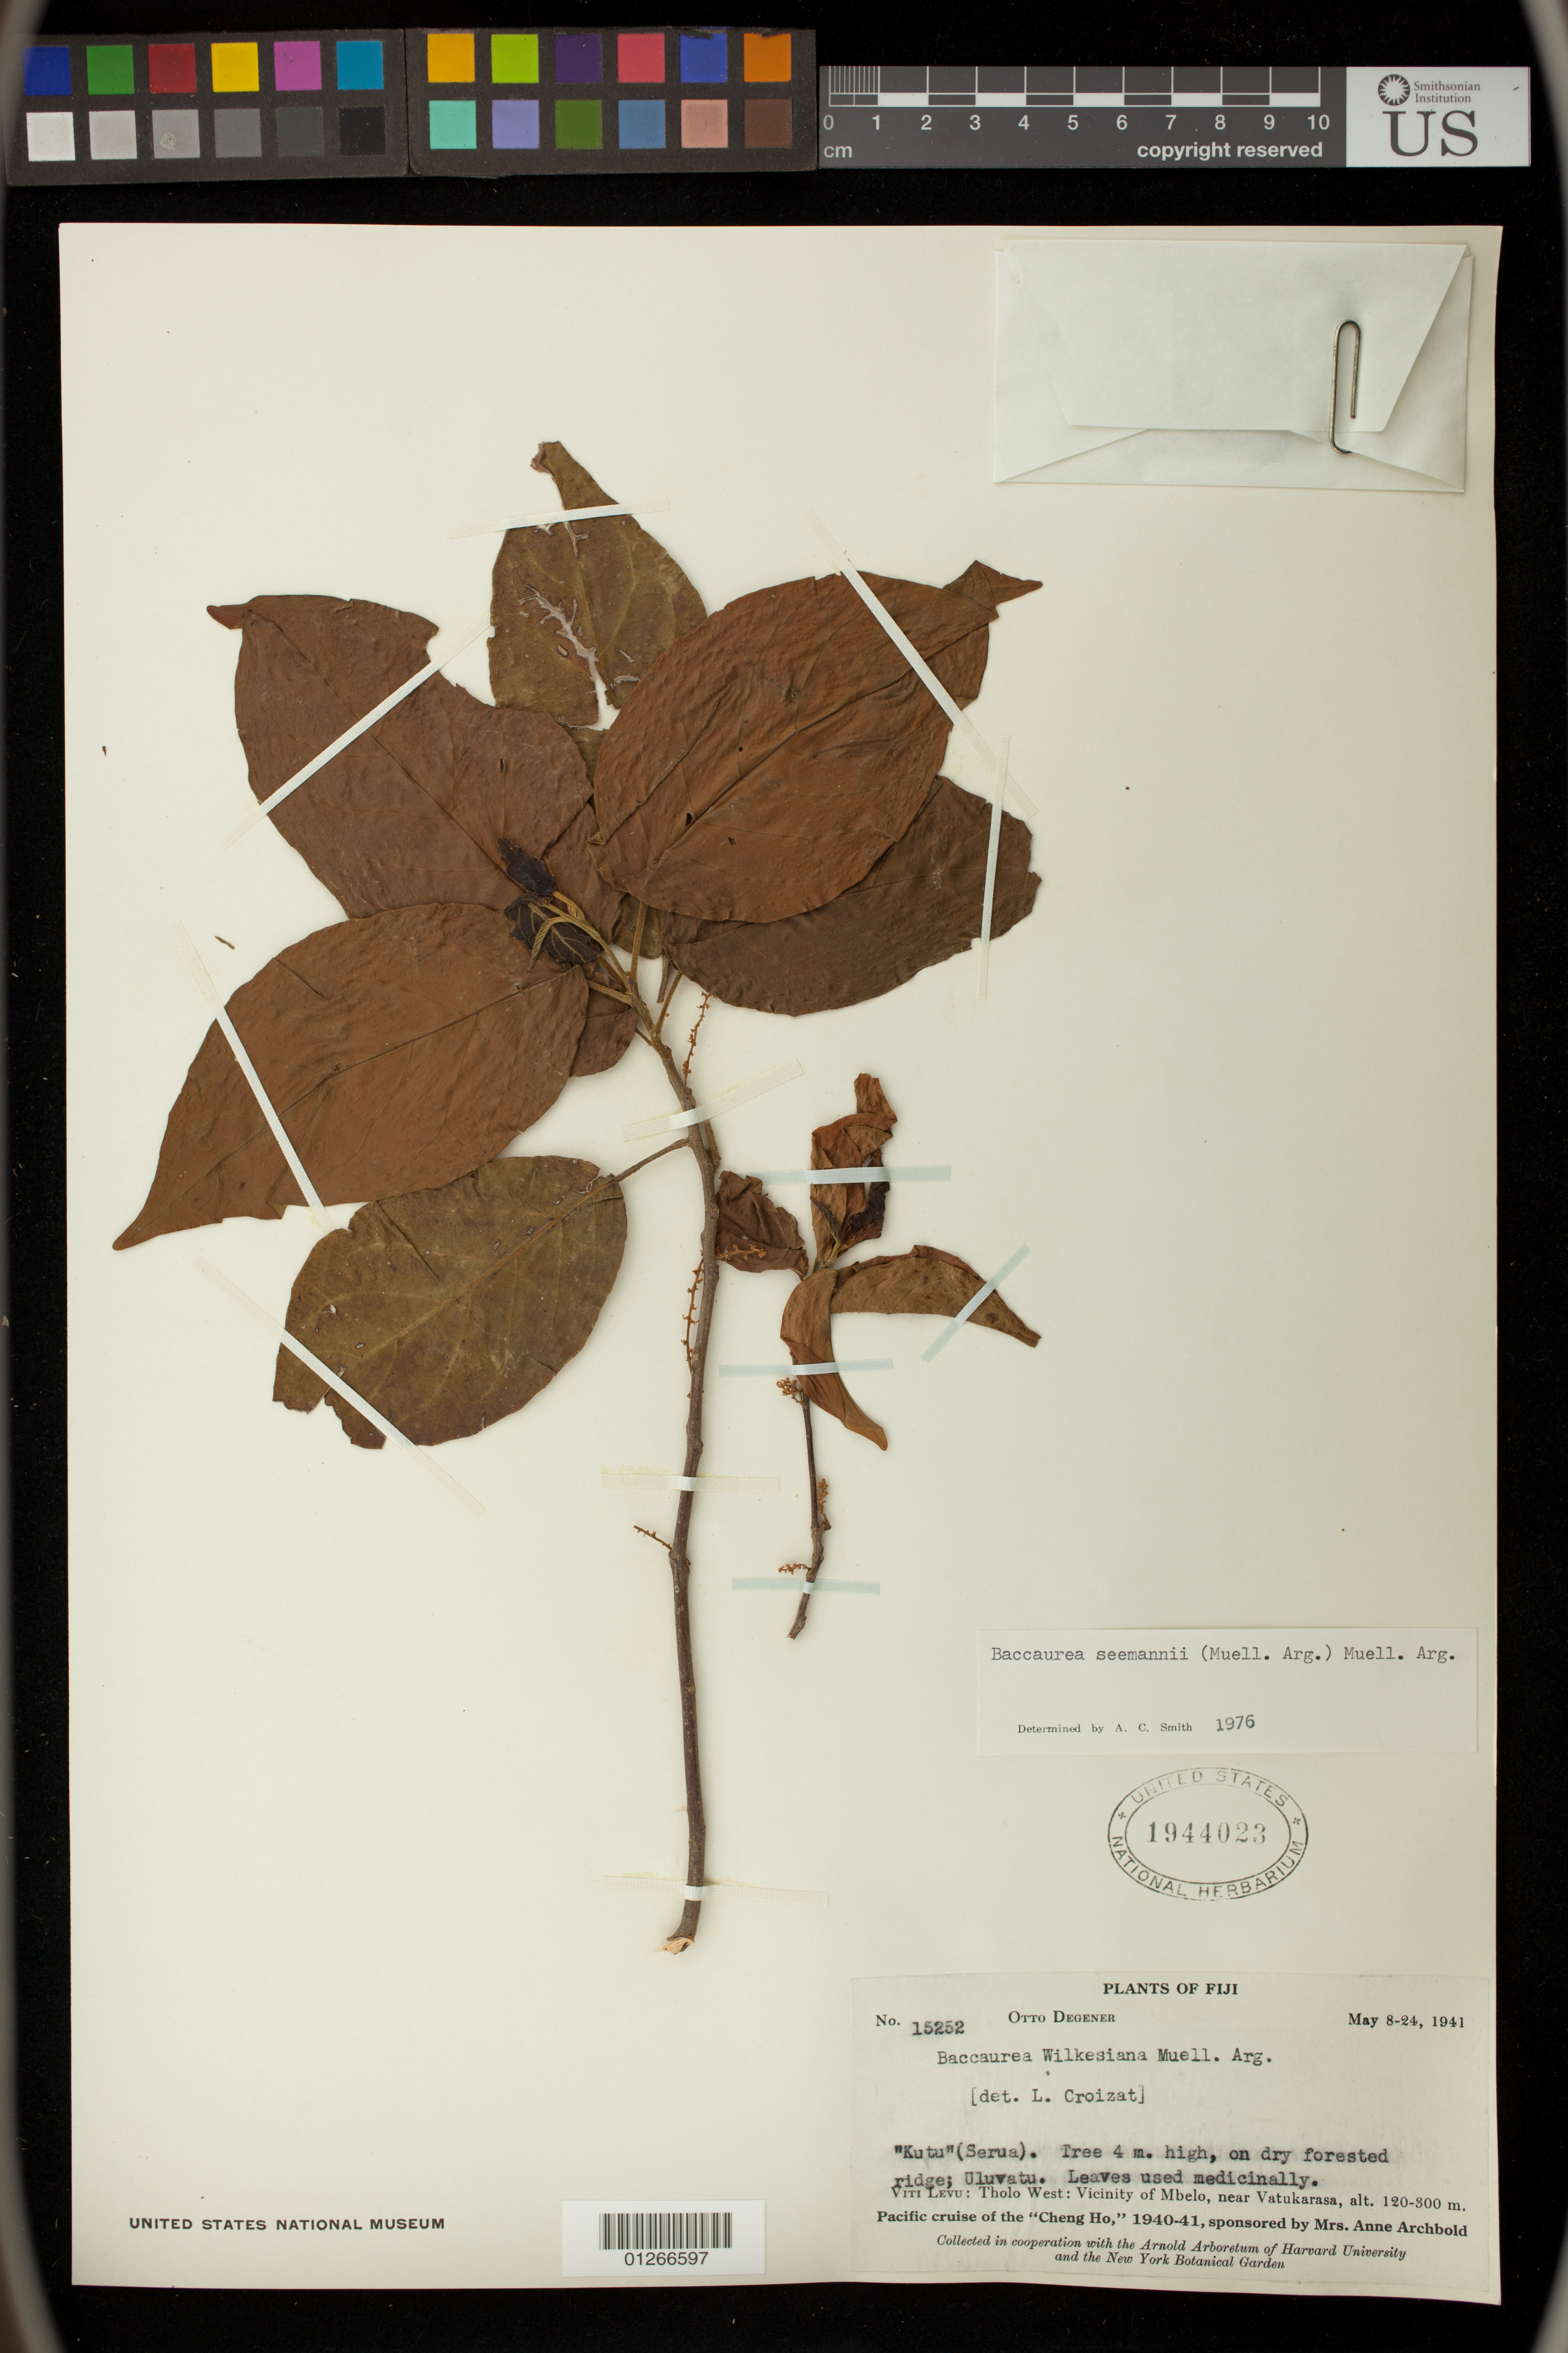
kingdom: Plantae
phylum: Tracheophyta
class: Magnoliopsida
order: Malpighiales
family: Phyllanthaceae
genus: Baccaurea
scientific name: Baccaurea seemannii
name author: (Müll. Arg.) Müll. Arg.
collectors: O. Degener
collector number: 15252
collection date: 1941-05-08/1941-05-24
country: Fiji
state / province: Central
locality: Forested ridge; Uluvatu. Vivi Levu: Tholo West: Vicinity of Mbelo, near Vatukarasa.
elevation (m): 120